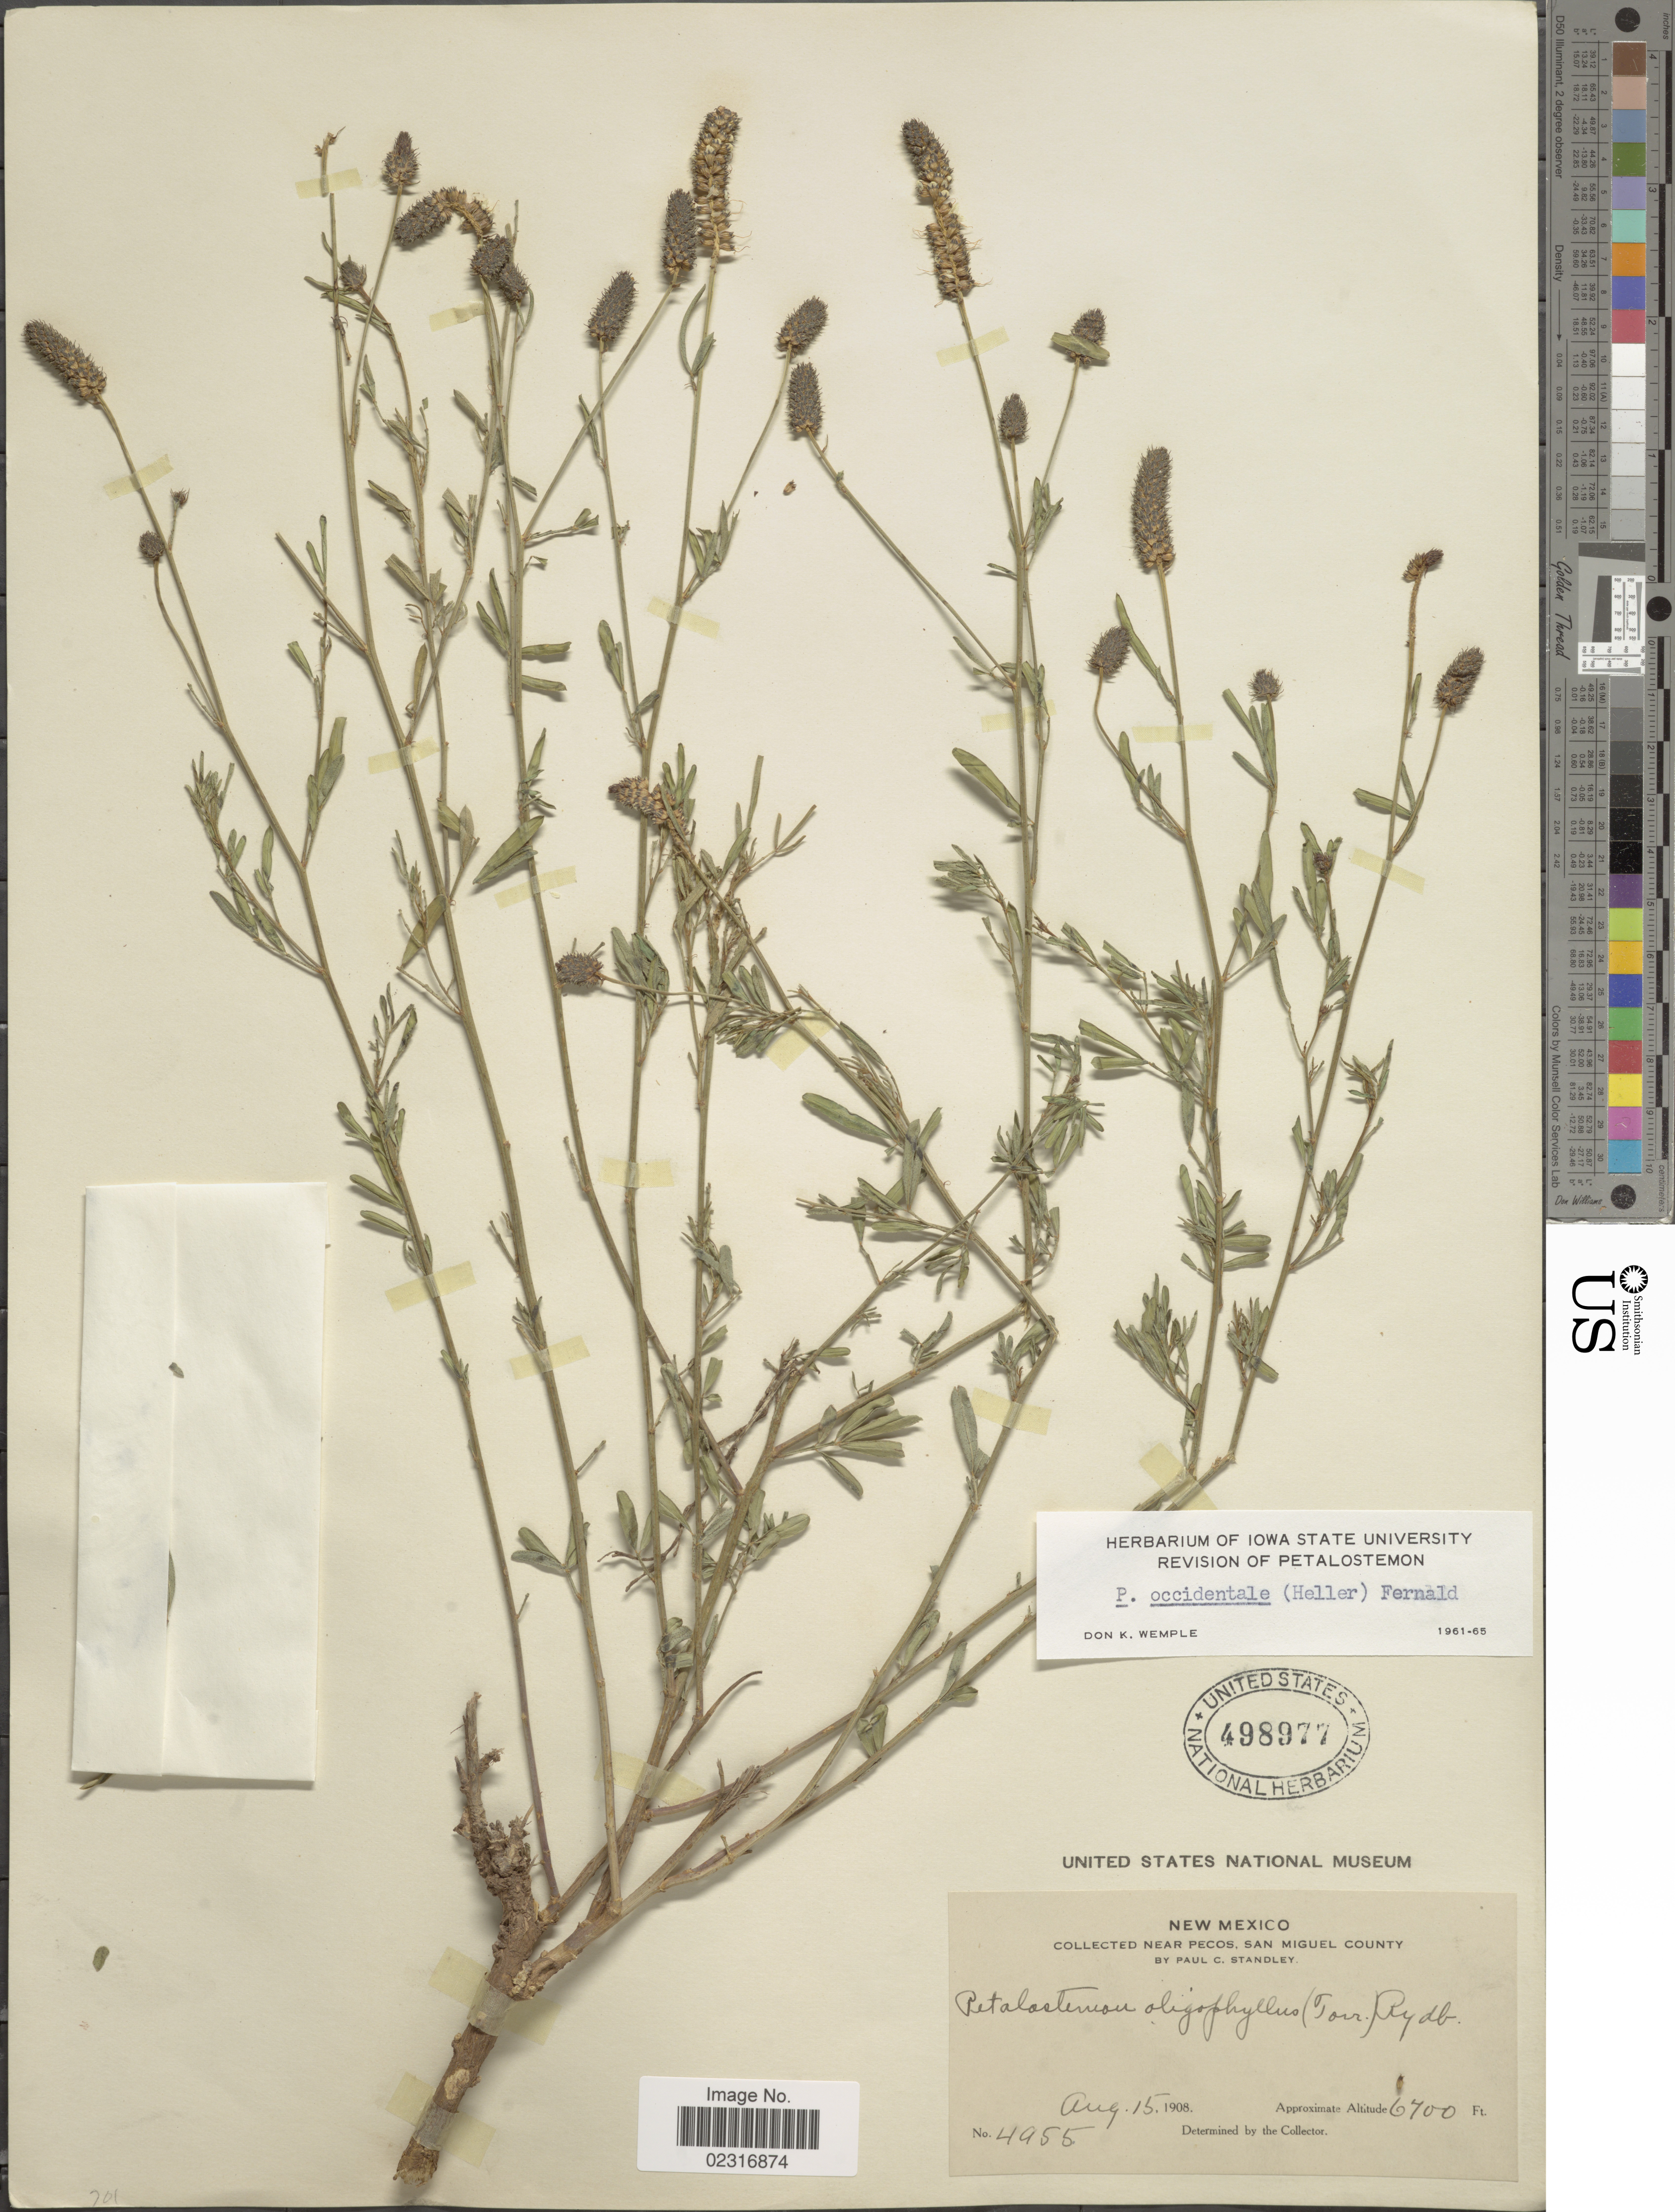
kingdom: Plantae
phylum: Tracheophyta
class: Magnoliopsida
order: Fabales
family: Fabaceae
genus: Dalea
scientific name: Dalea candida var. oligophylla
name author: (Torr) Shinners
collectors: P. C. Standley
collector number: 4955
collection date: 1908-08-15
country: United States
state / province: New Mexico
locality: Near Pecos, San Miguel County.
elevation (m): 2042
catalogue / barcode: US 498977